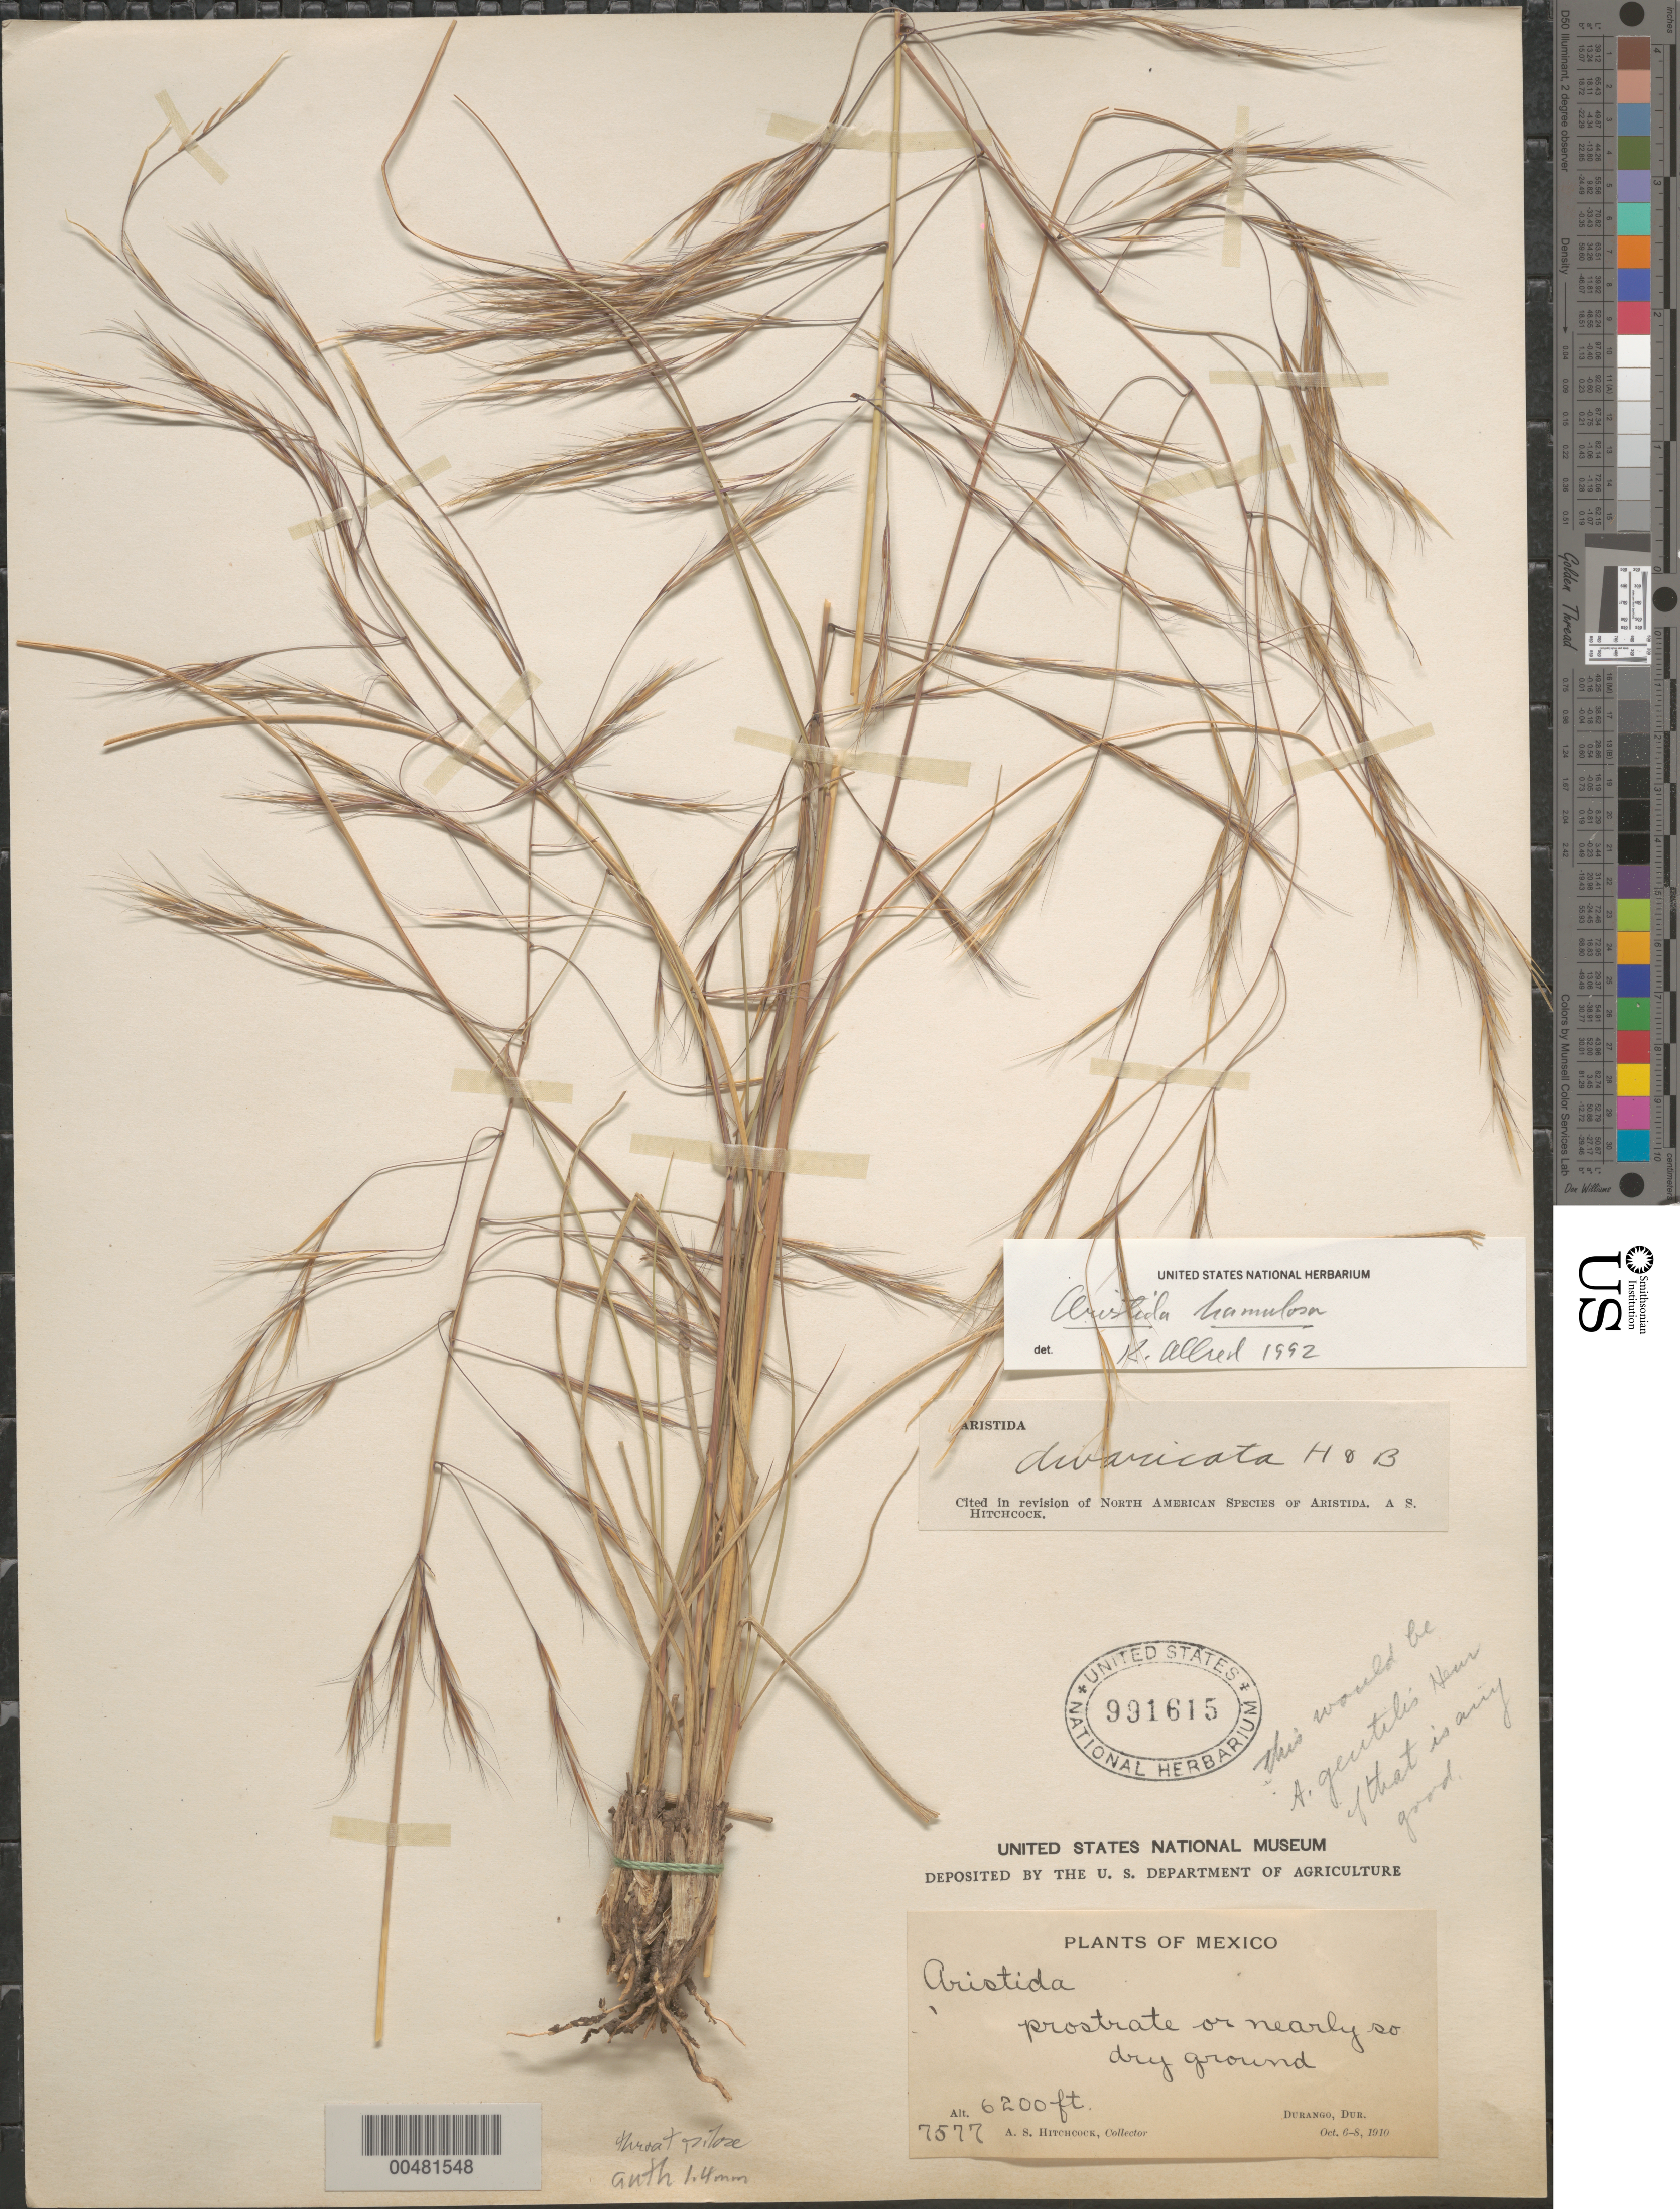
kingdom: Plantae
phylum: Tracheophyta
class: Liliopsida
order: Poales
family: Poaceae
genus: Aristida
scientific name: Aristida hamulosa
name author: Henr.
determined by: Allred, K.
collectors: A. S. Hitchcock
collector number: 7577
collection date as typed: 6 Oct 1910 to 8 Oct 1910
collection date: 1910-10-06/1910-10-08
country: Mexico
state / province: Durango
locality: Durango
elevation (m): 1890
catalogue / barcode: US 991615